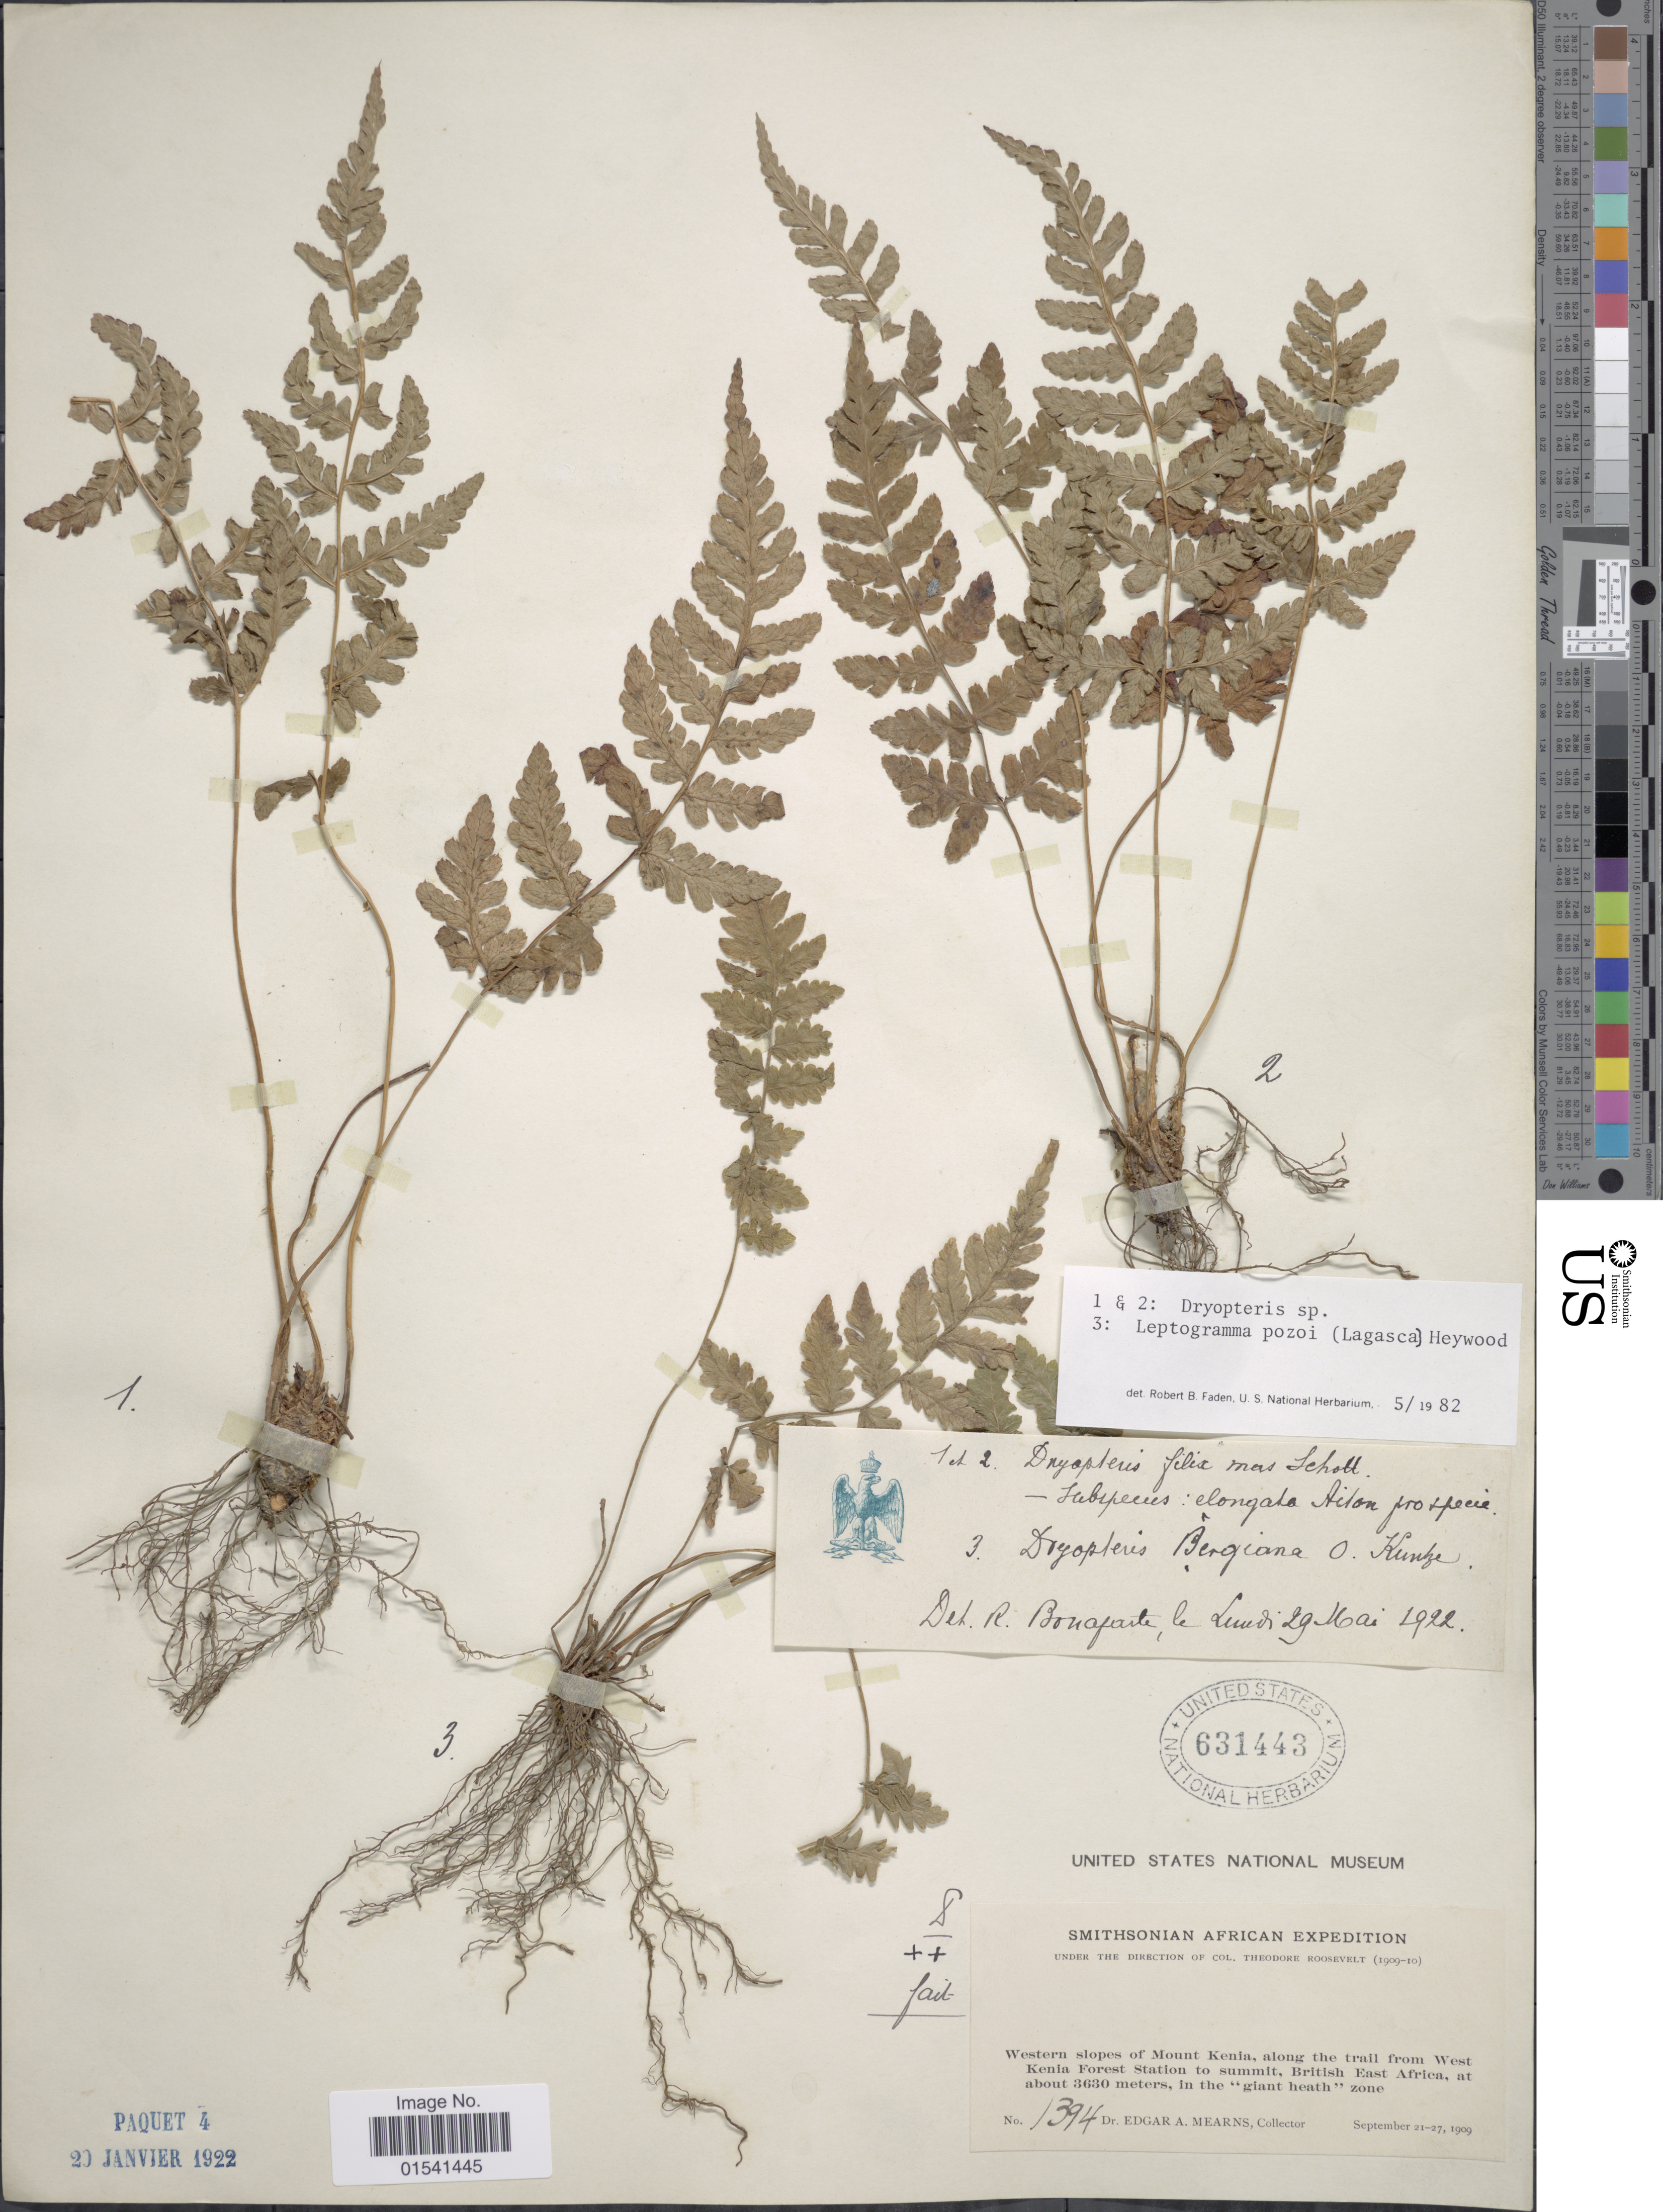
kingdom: Plantae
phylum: Tracheophyta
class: Polypodiopsida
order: Polypodiales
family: Thelypteridaceae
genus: Stegnogramma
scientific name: Stegnogramma pozoi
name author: (Lag.) K. Iwats.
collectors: E. A. Mearns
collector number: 1941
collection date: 1909-09-21/1909-09-27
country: Kenya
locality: Western slopes of Mount Kenia, along the trail from West Kenia Forest Station to summit, British East Africa, in the 'giant heath' zone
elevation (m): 3630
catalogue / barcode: US 631443